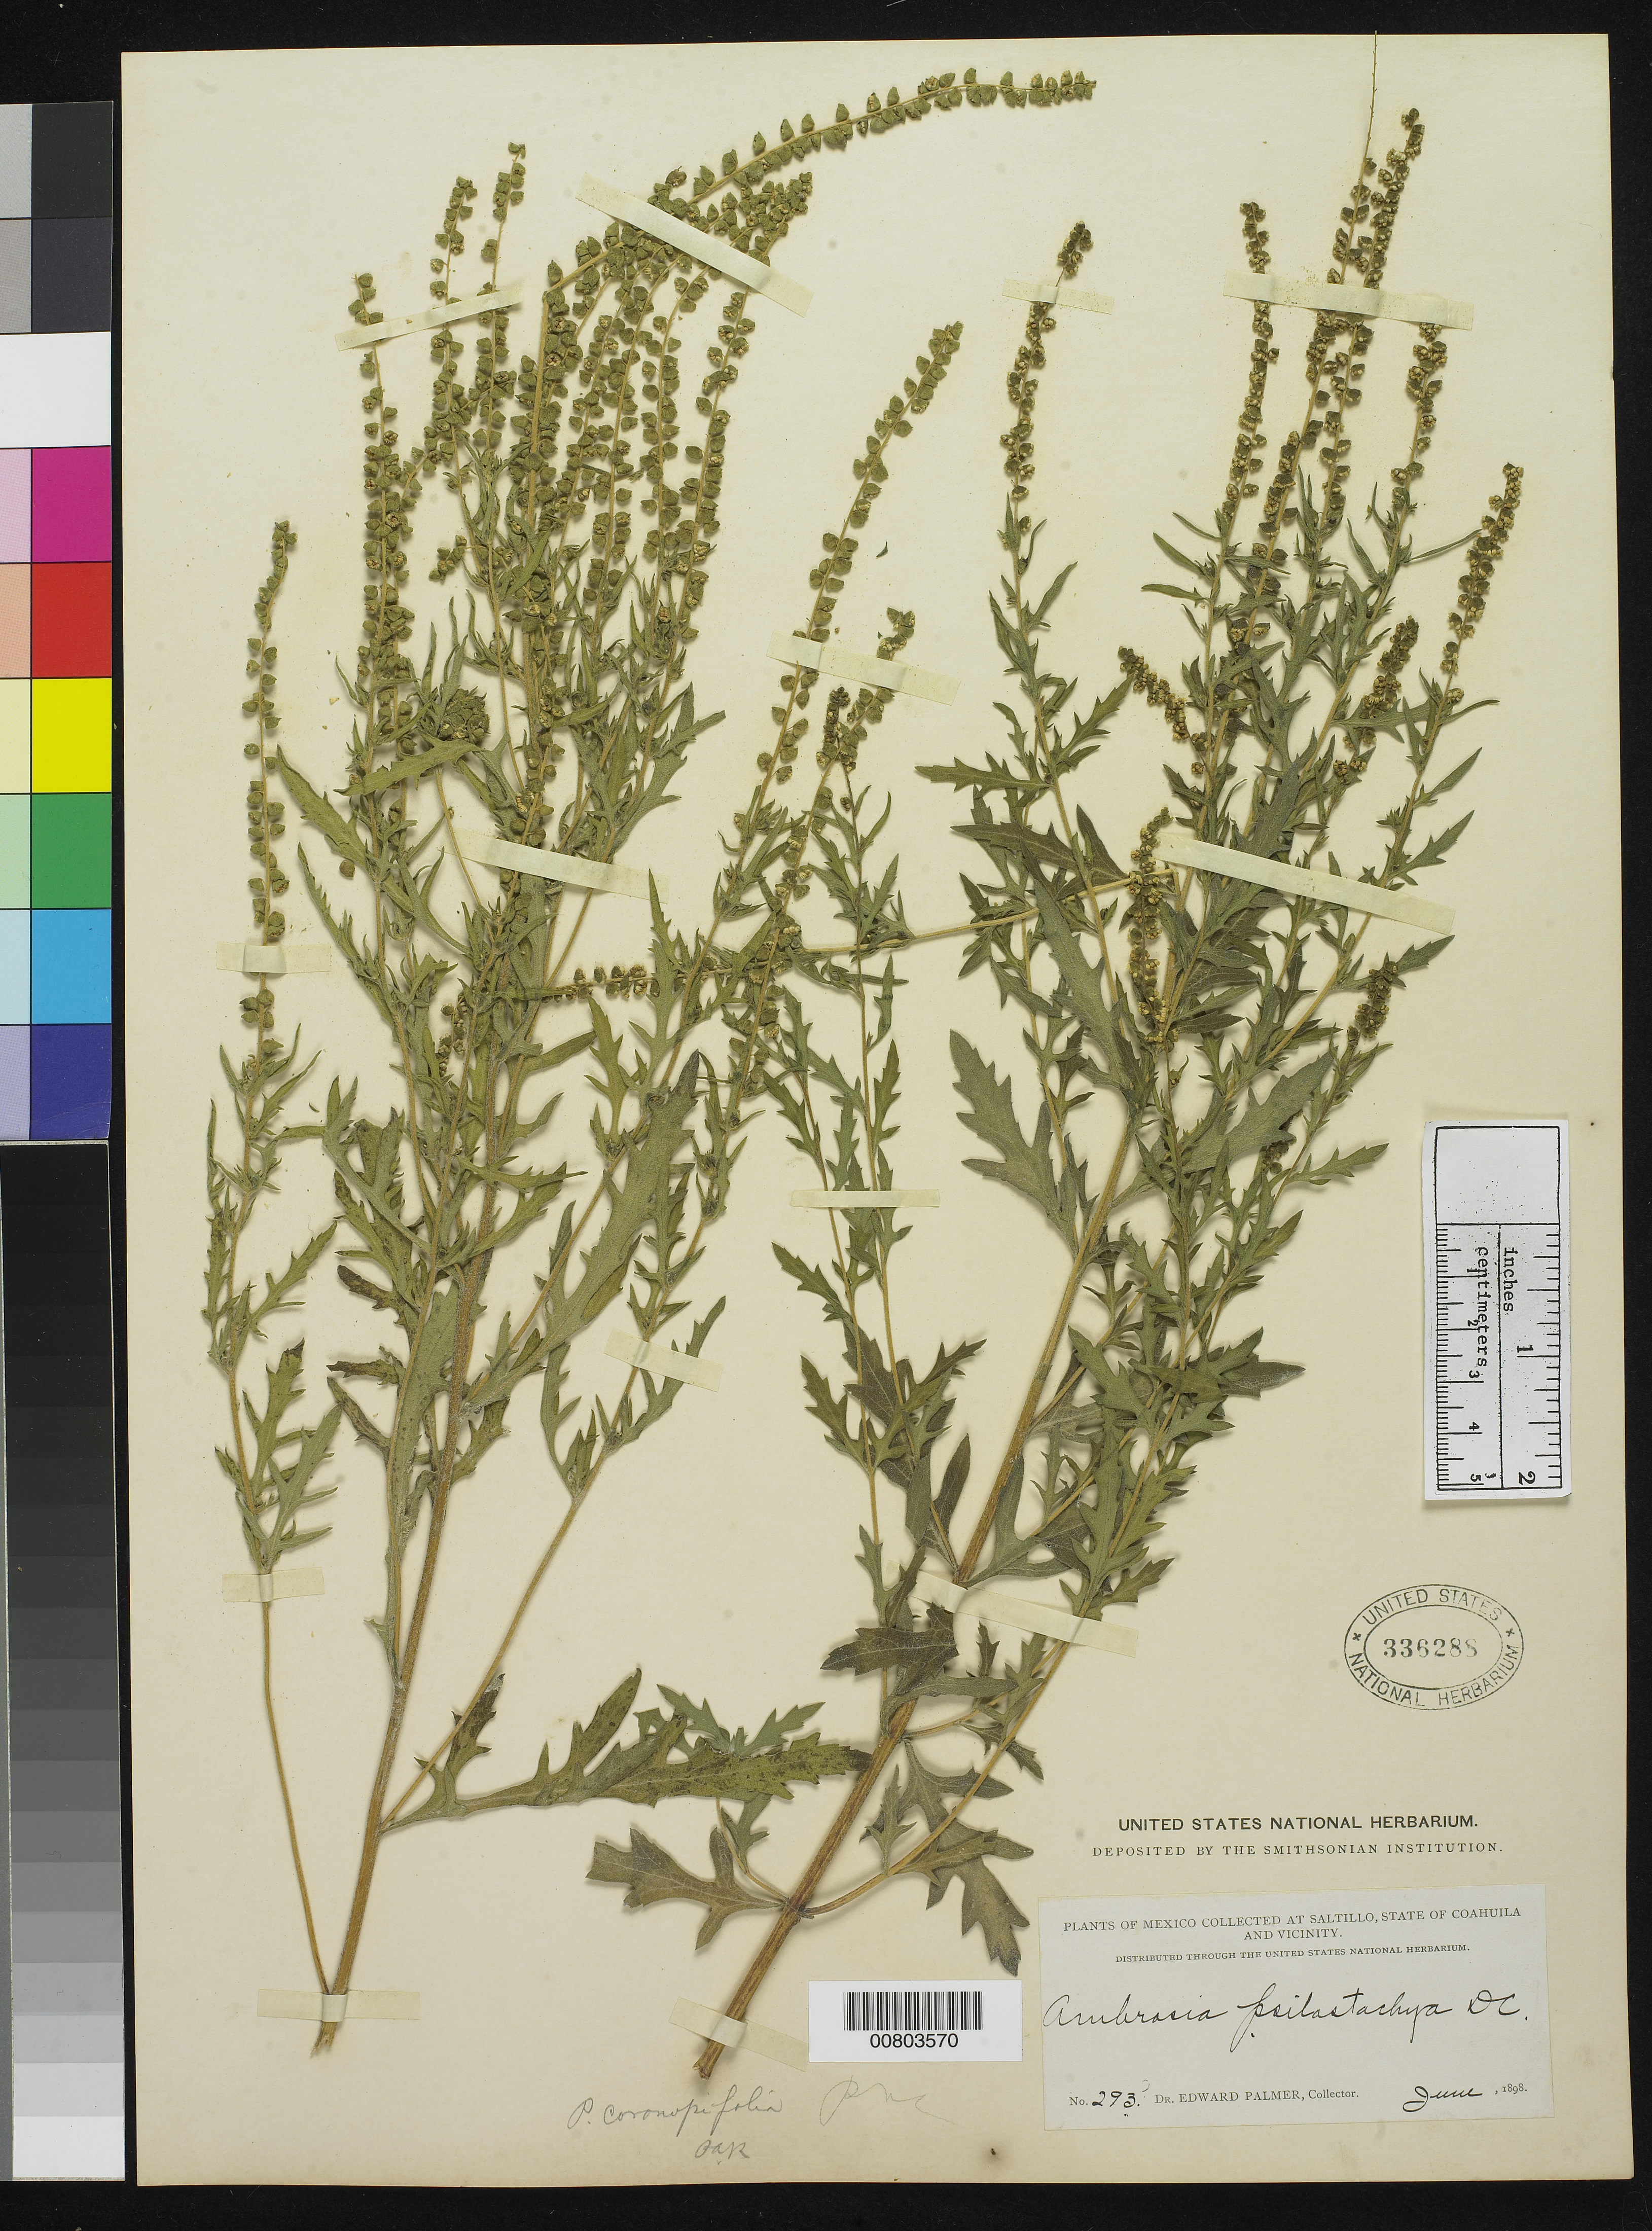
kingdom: Plantae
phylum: Tracheophyta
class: Magnoliopsida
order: Asterales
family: Asteraceae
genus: Ambrosia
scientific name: Ambrosia psilostachya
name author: DC.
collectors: E. Palmer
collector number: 293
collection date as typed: Jun 1898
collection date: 1898-06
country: Mexico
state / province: Coahuila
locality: Saltillo, Coahuila and vicinity.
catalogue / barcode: US 336288